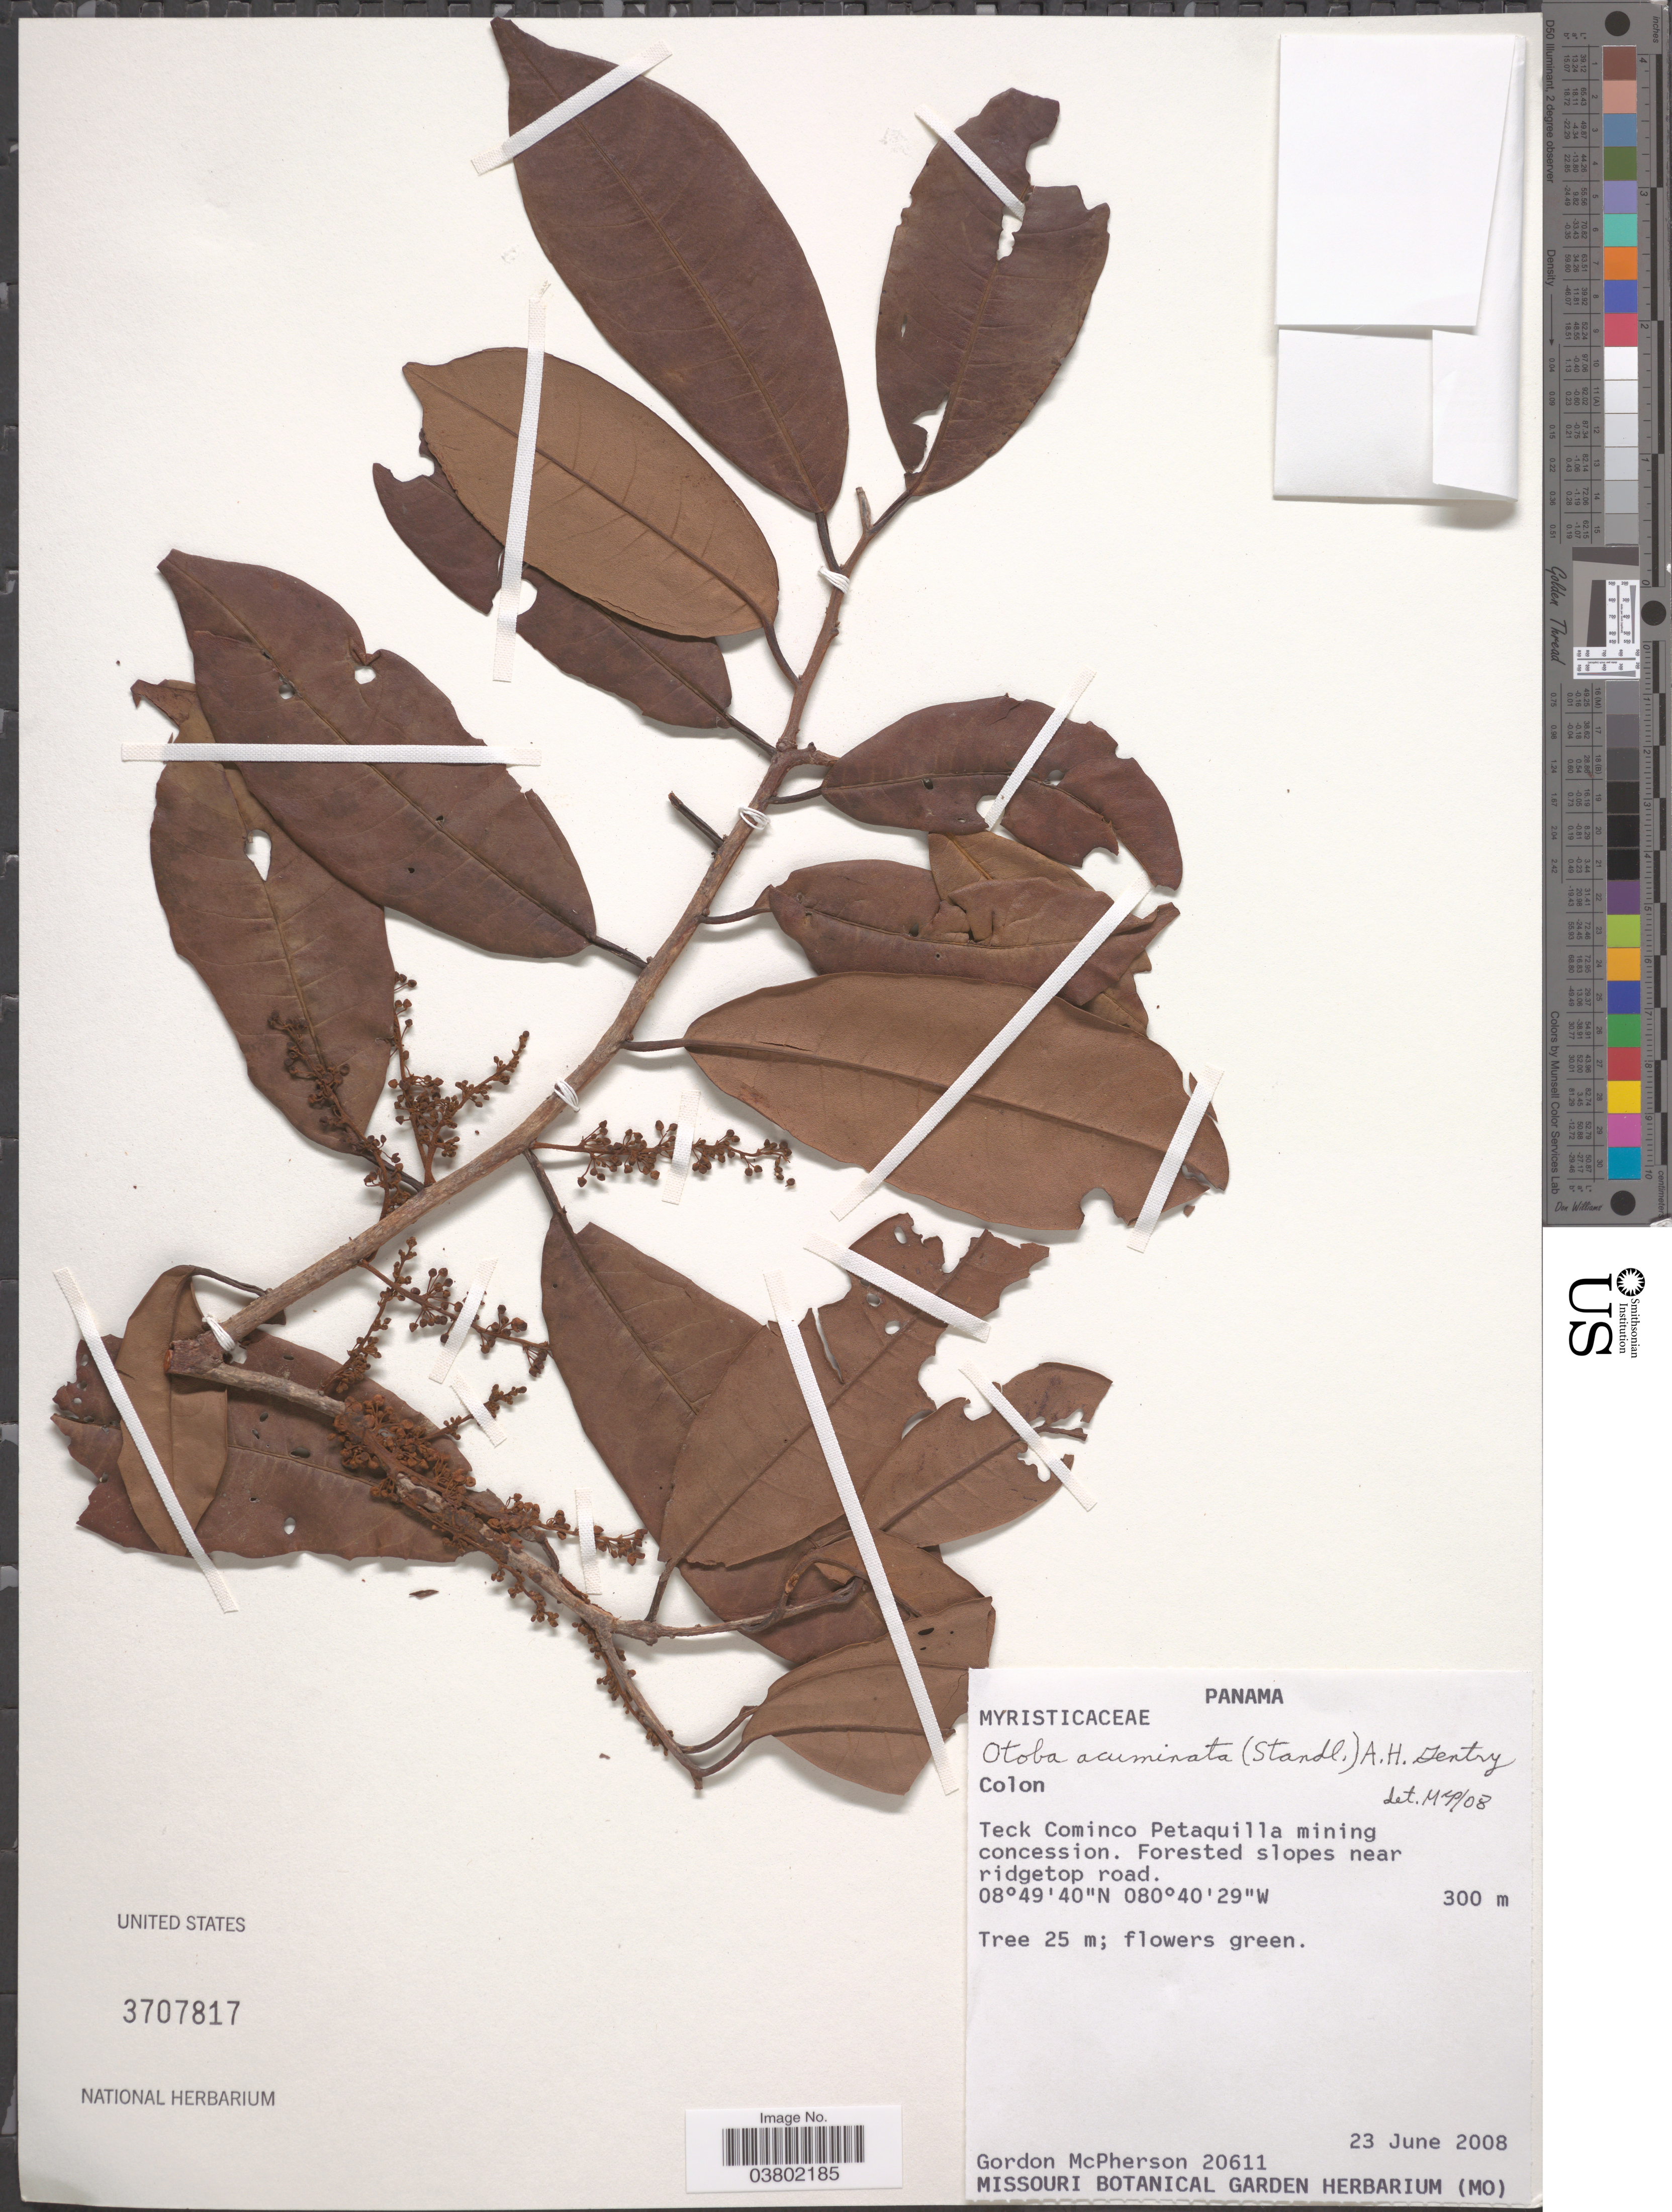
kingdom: Plantae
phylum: Tracheophyta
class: Magnoliopsida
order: Magnoliales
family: Myristicaceae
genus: Otoba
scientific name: Otoba acuminata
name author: (Standl.) A.H. Gentry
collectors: G. McPherson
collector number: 20611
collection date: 2008-06-23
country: Panama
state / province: Colón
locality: Teck Cominco Petaquilla mining concession. Forested slopes near ridgetop road.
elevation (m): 300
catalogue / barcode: US 3707817